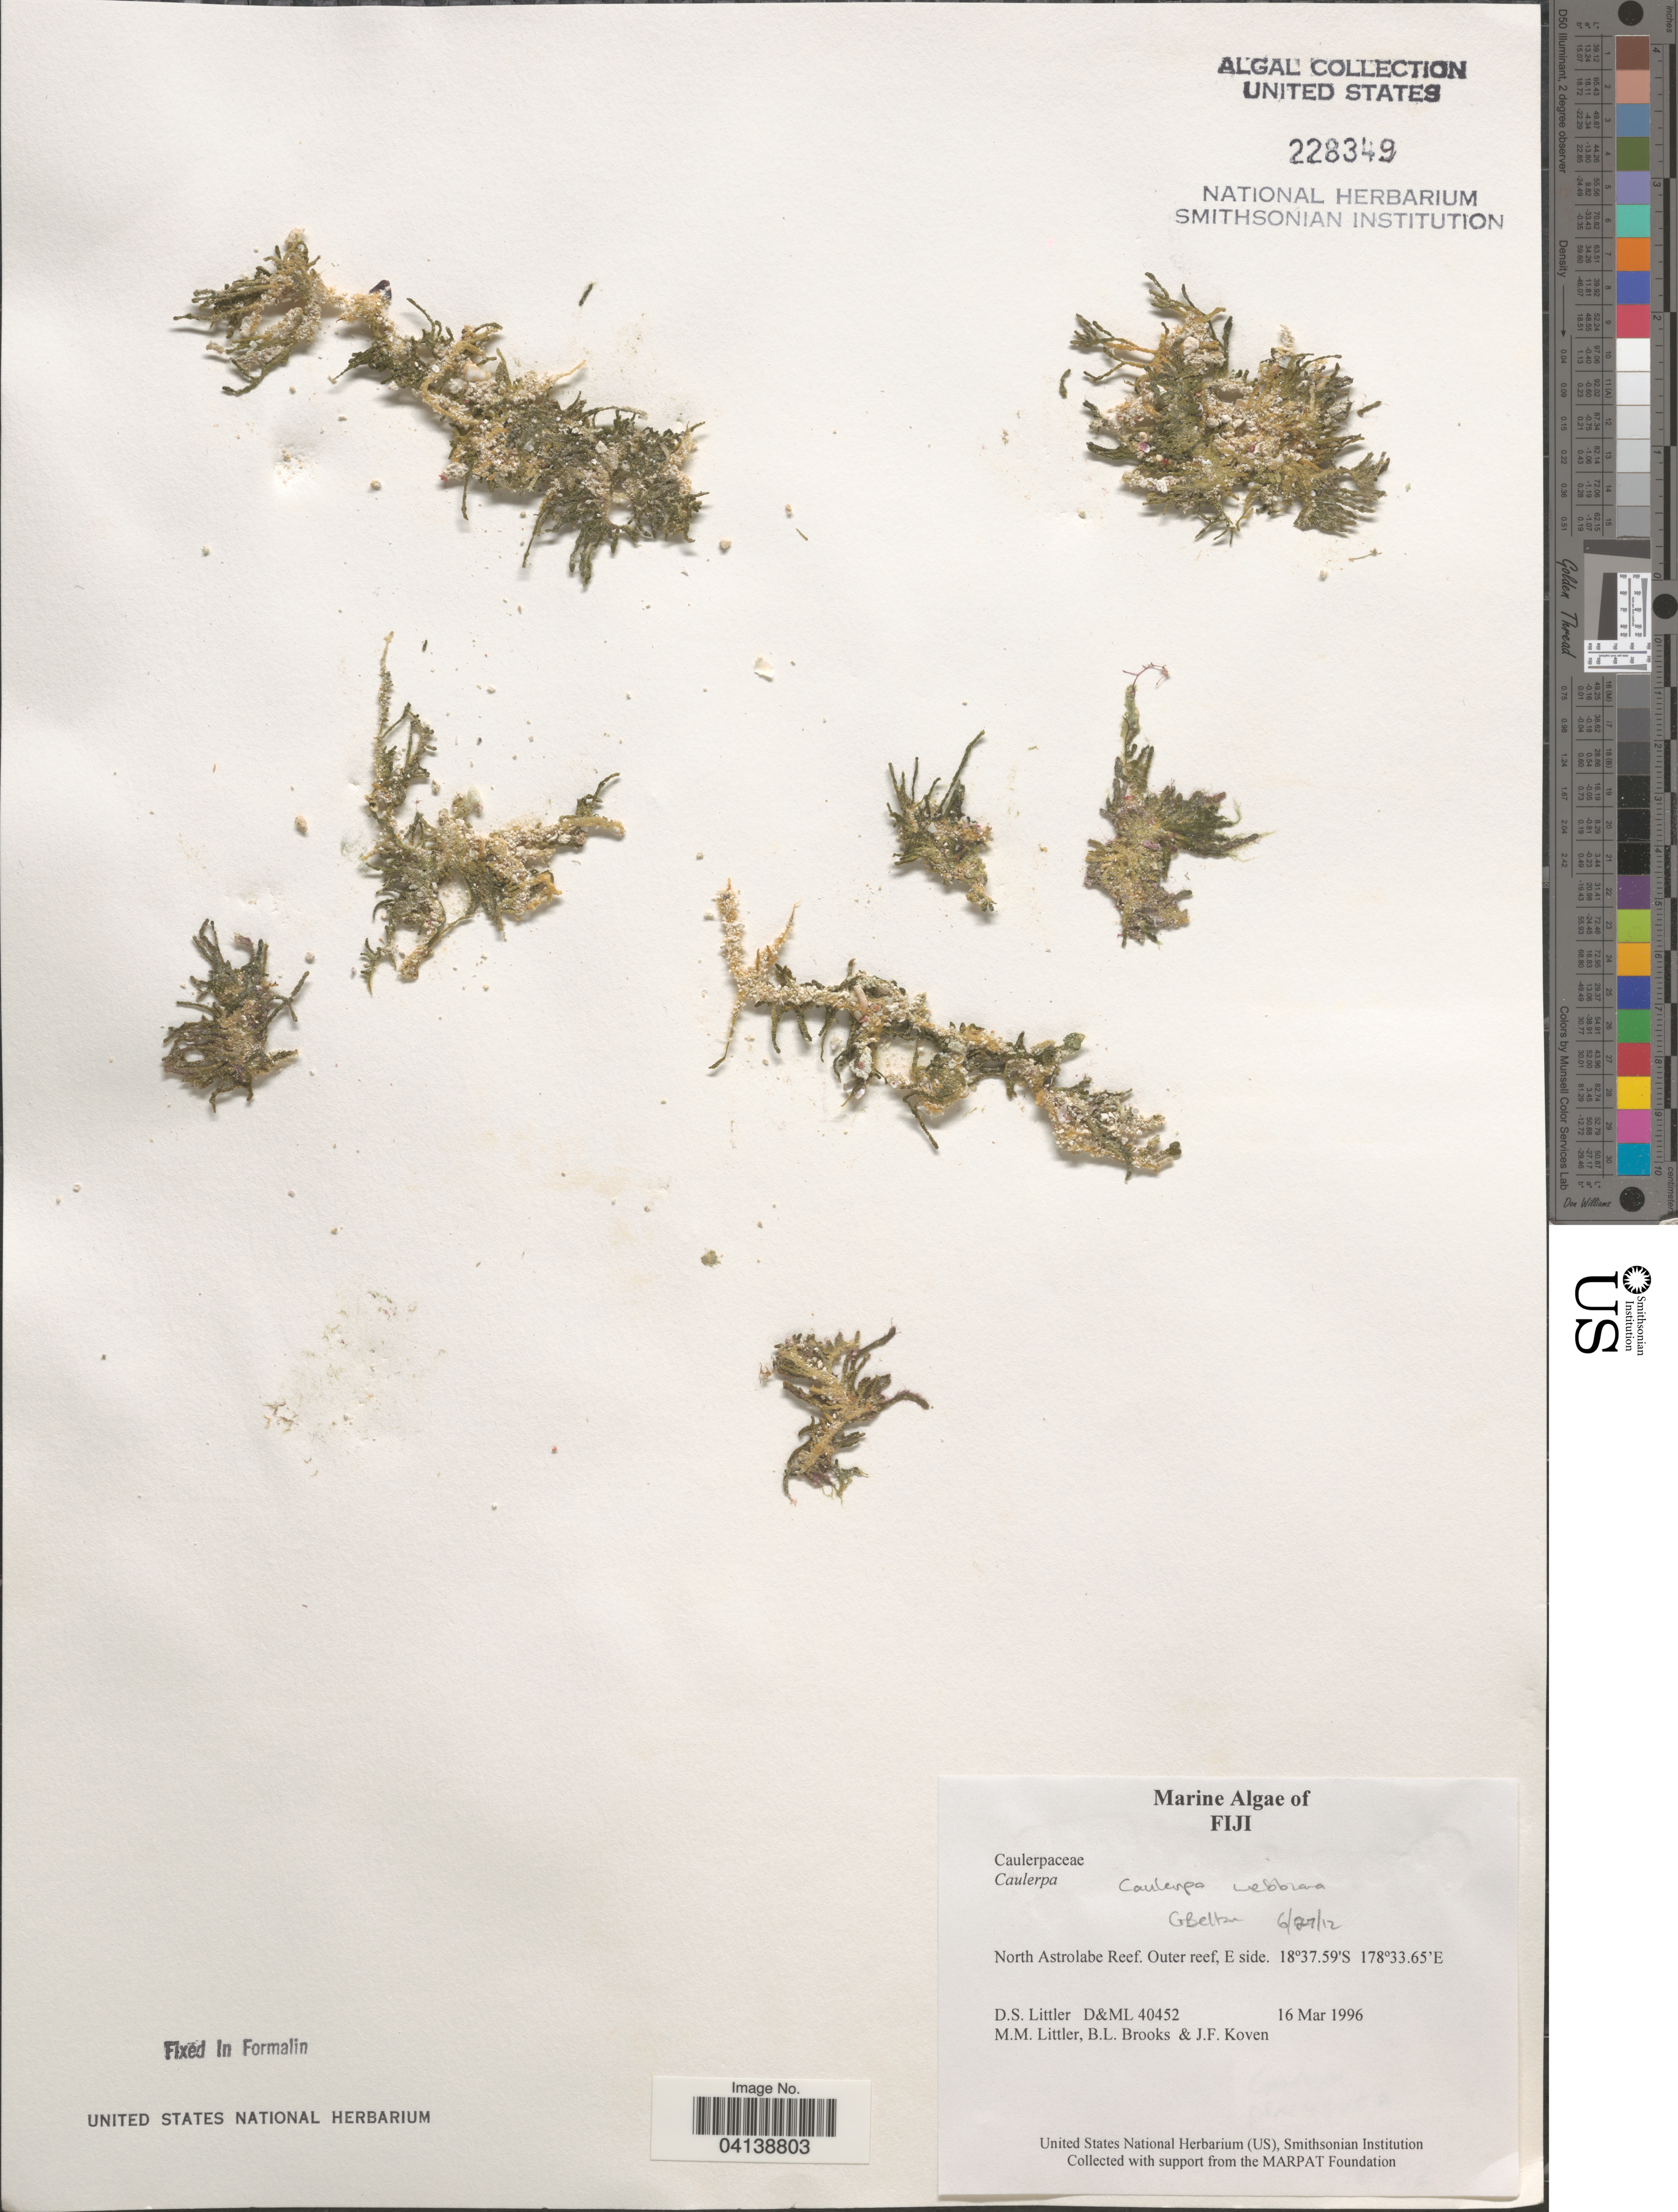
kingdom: Plantae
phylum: Chlorophyta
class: Ulvophyceae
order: Bryopsidales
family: Caulerpaceae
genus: Caulerpa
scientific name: Caulerpa webbiana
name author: Mont.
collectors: D. S. Littler, B. Brooks & J. Koven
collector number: D&ML40452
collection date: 1996-03-16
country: Fiji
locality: North Astrolabe Reef. Outer reef, E side.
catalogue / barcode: US 228349